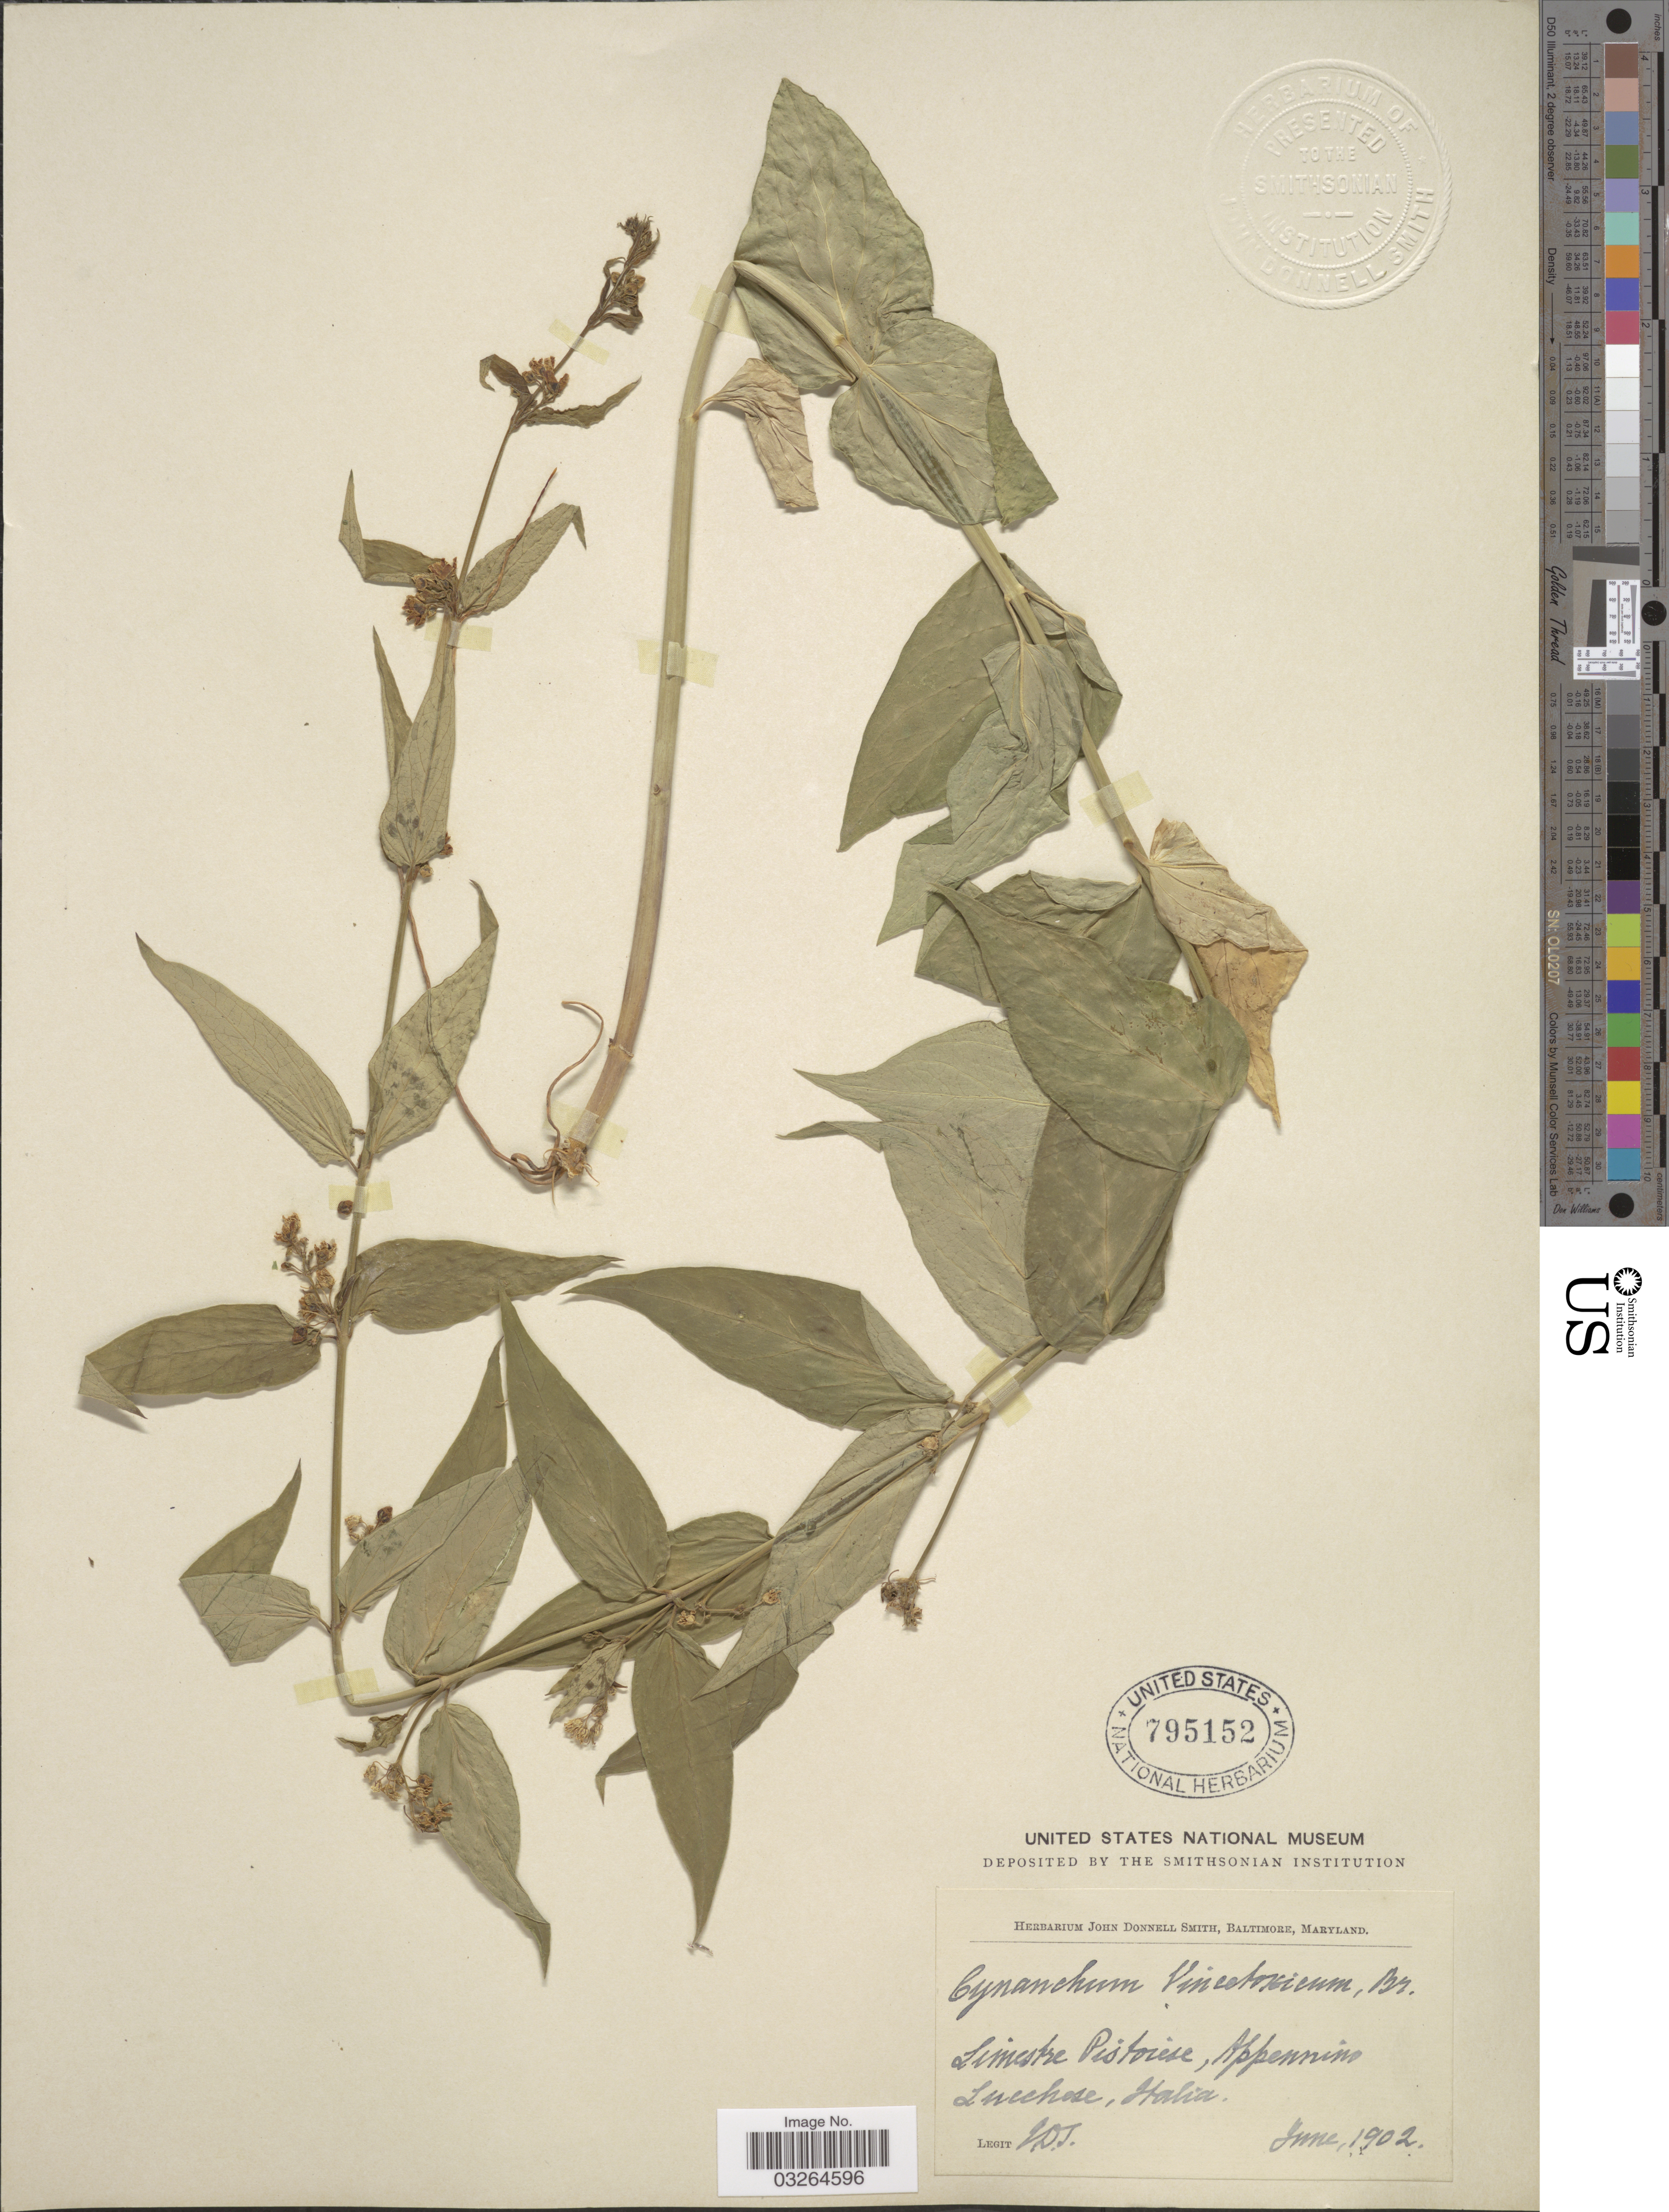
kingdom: Plantae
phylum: Tracheophyta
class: Magnoliopsida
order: Gentianales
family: Apocynaceae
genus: Cynanchum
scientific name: Cynanchum vincetoxicum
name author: Pers.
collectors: J. Donnell Smith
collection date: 1902-06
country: Italy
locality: Limestre Pistoiese, Appennins Luchese, Italia.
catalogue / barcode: US 795152